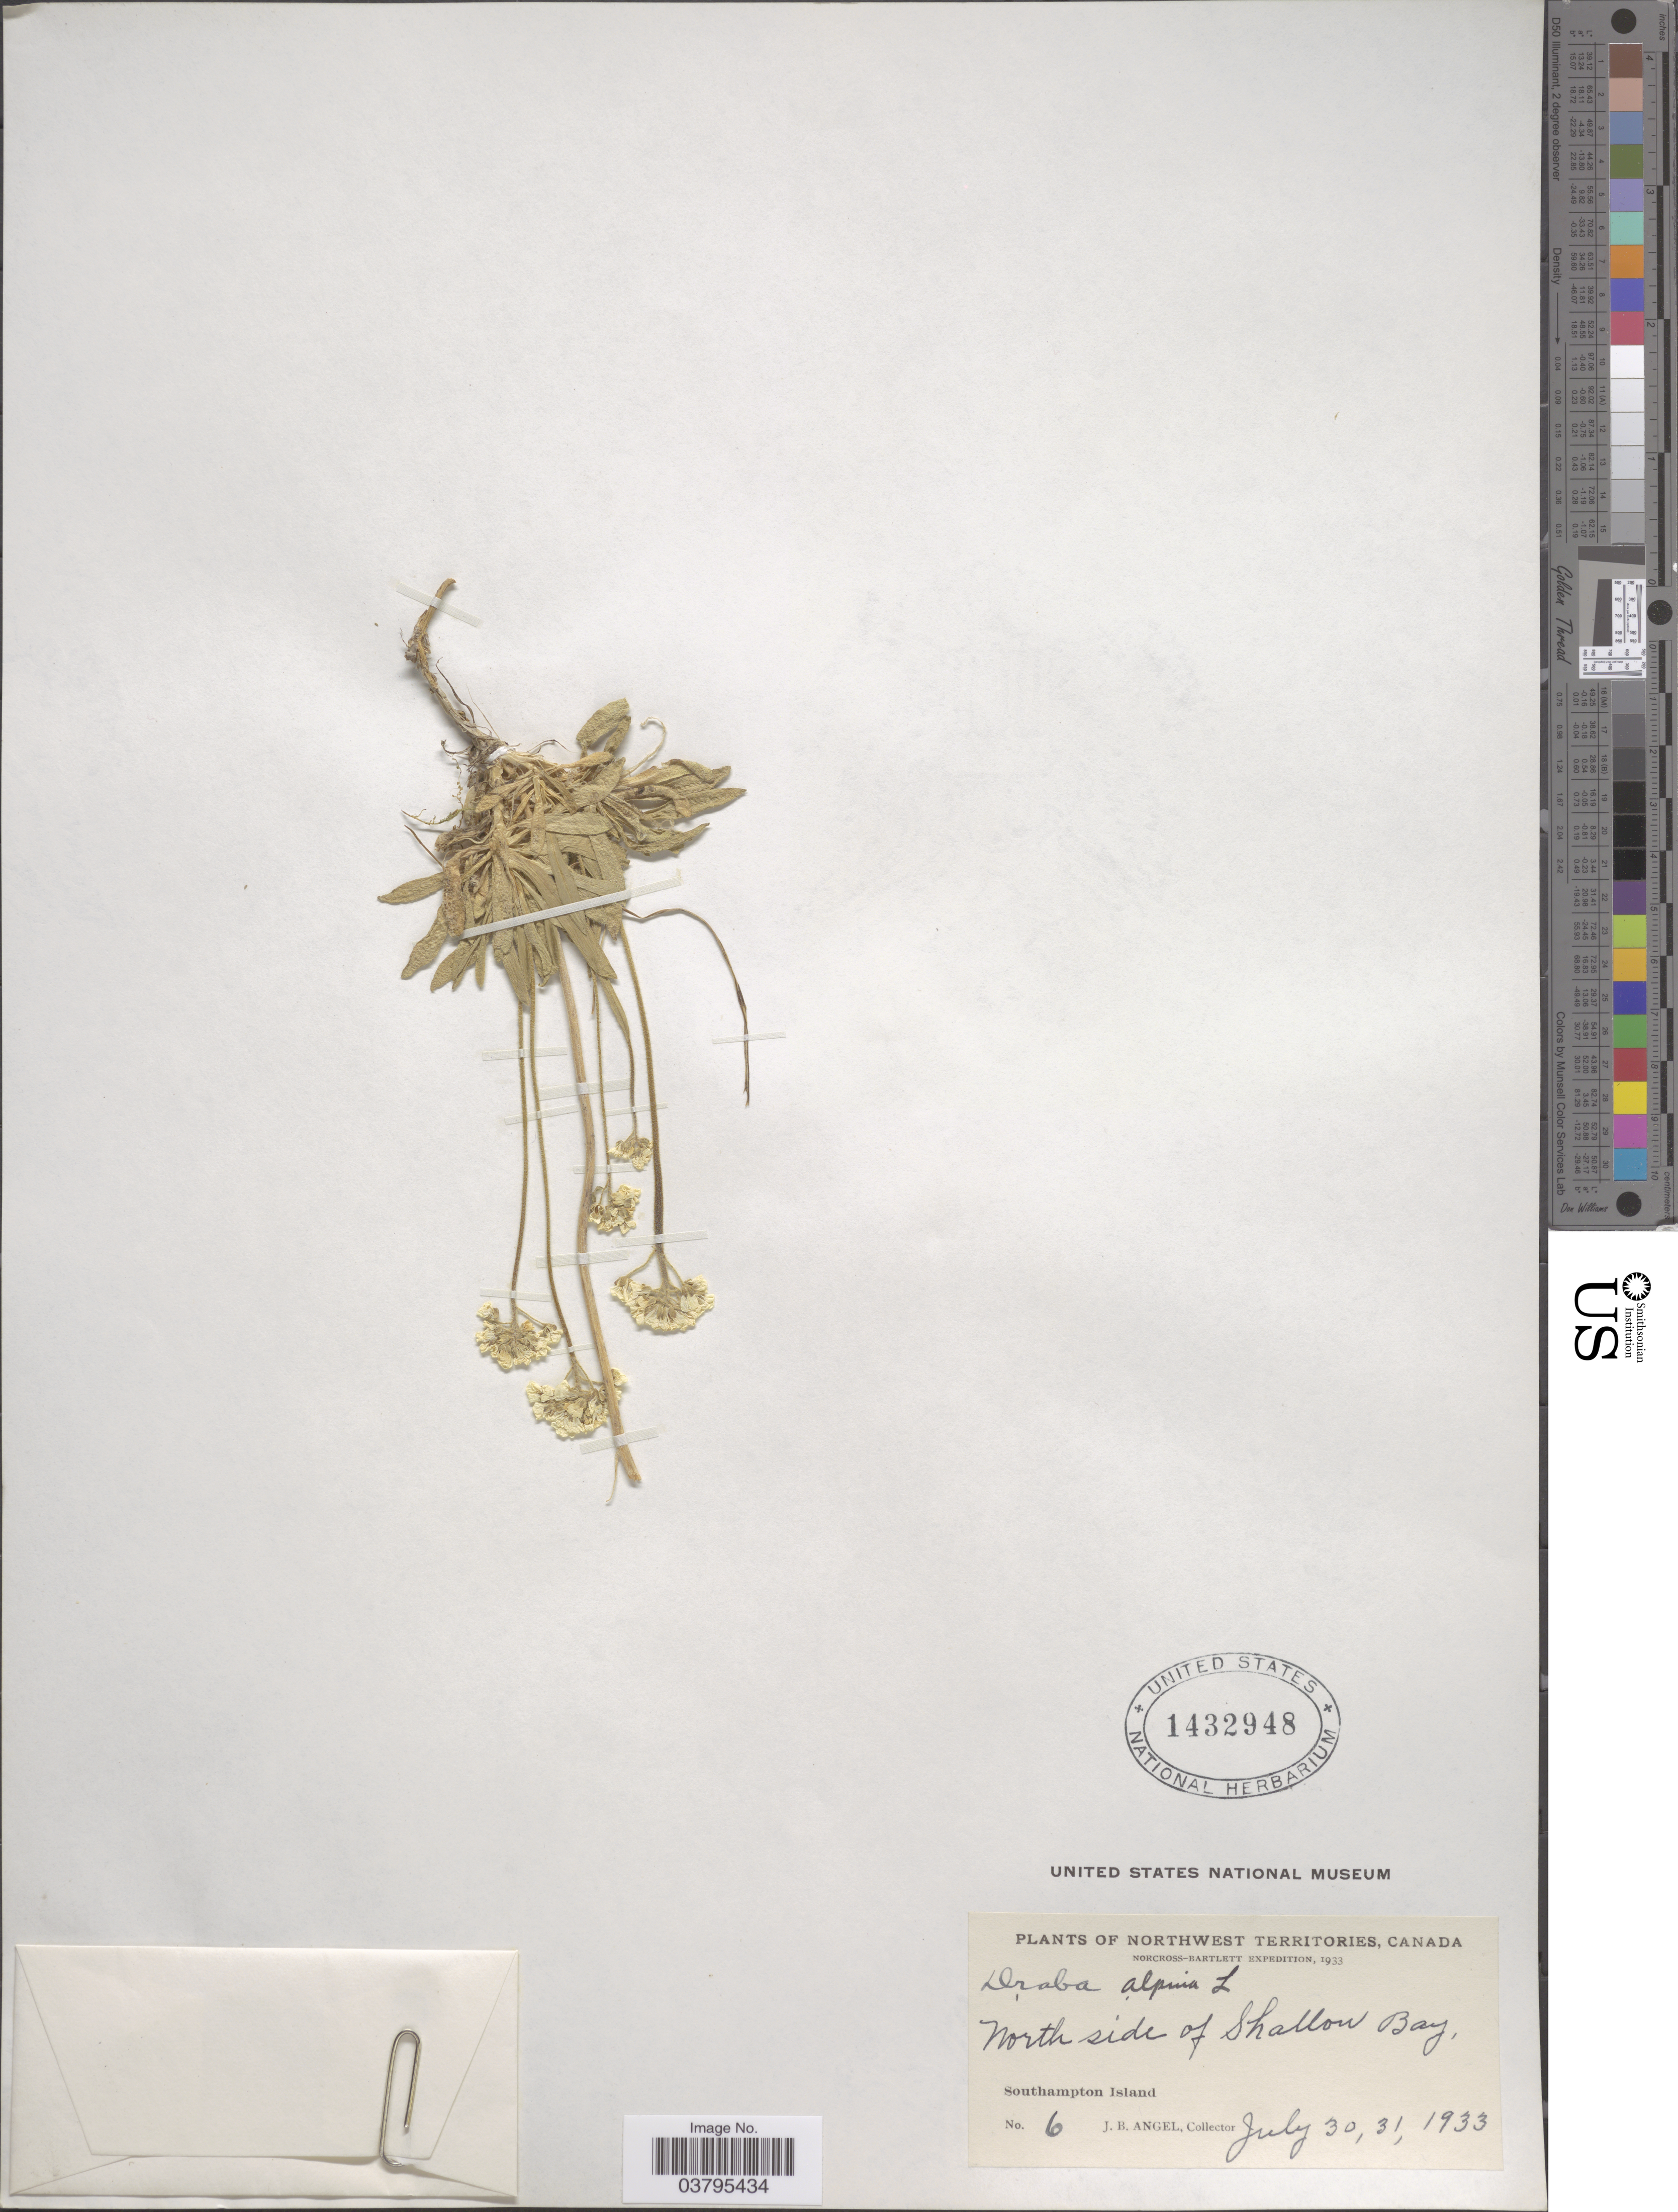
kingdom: Plantae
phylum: Tracheophyta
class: Magnoliopsida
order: Brassicales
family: Brassicaceae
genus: Draba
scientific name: Draba alpina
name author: L.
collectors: J. Angel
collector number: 6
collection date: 1933-07-30/1933-07-31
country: Canada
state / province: Northwest Territories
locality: North side of Shallow Bay, Southampton Island.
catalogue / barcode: US 1432948